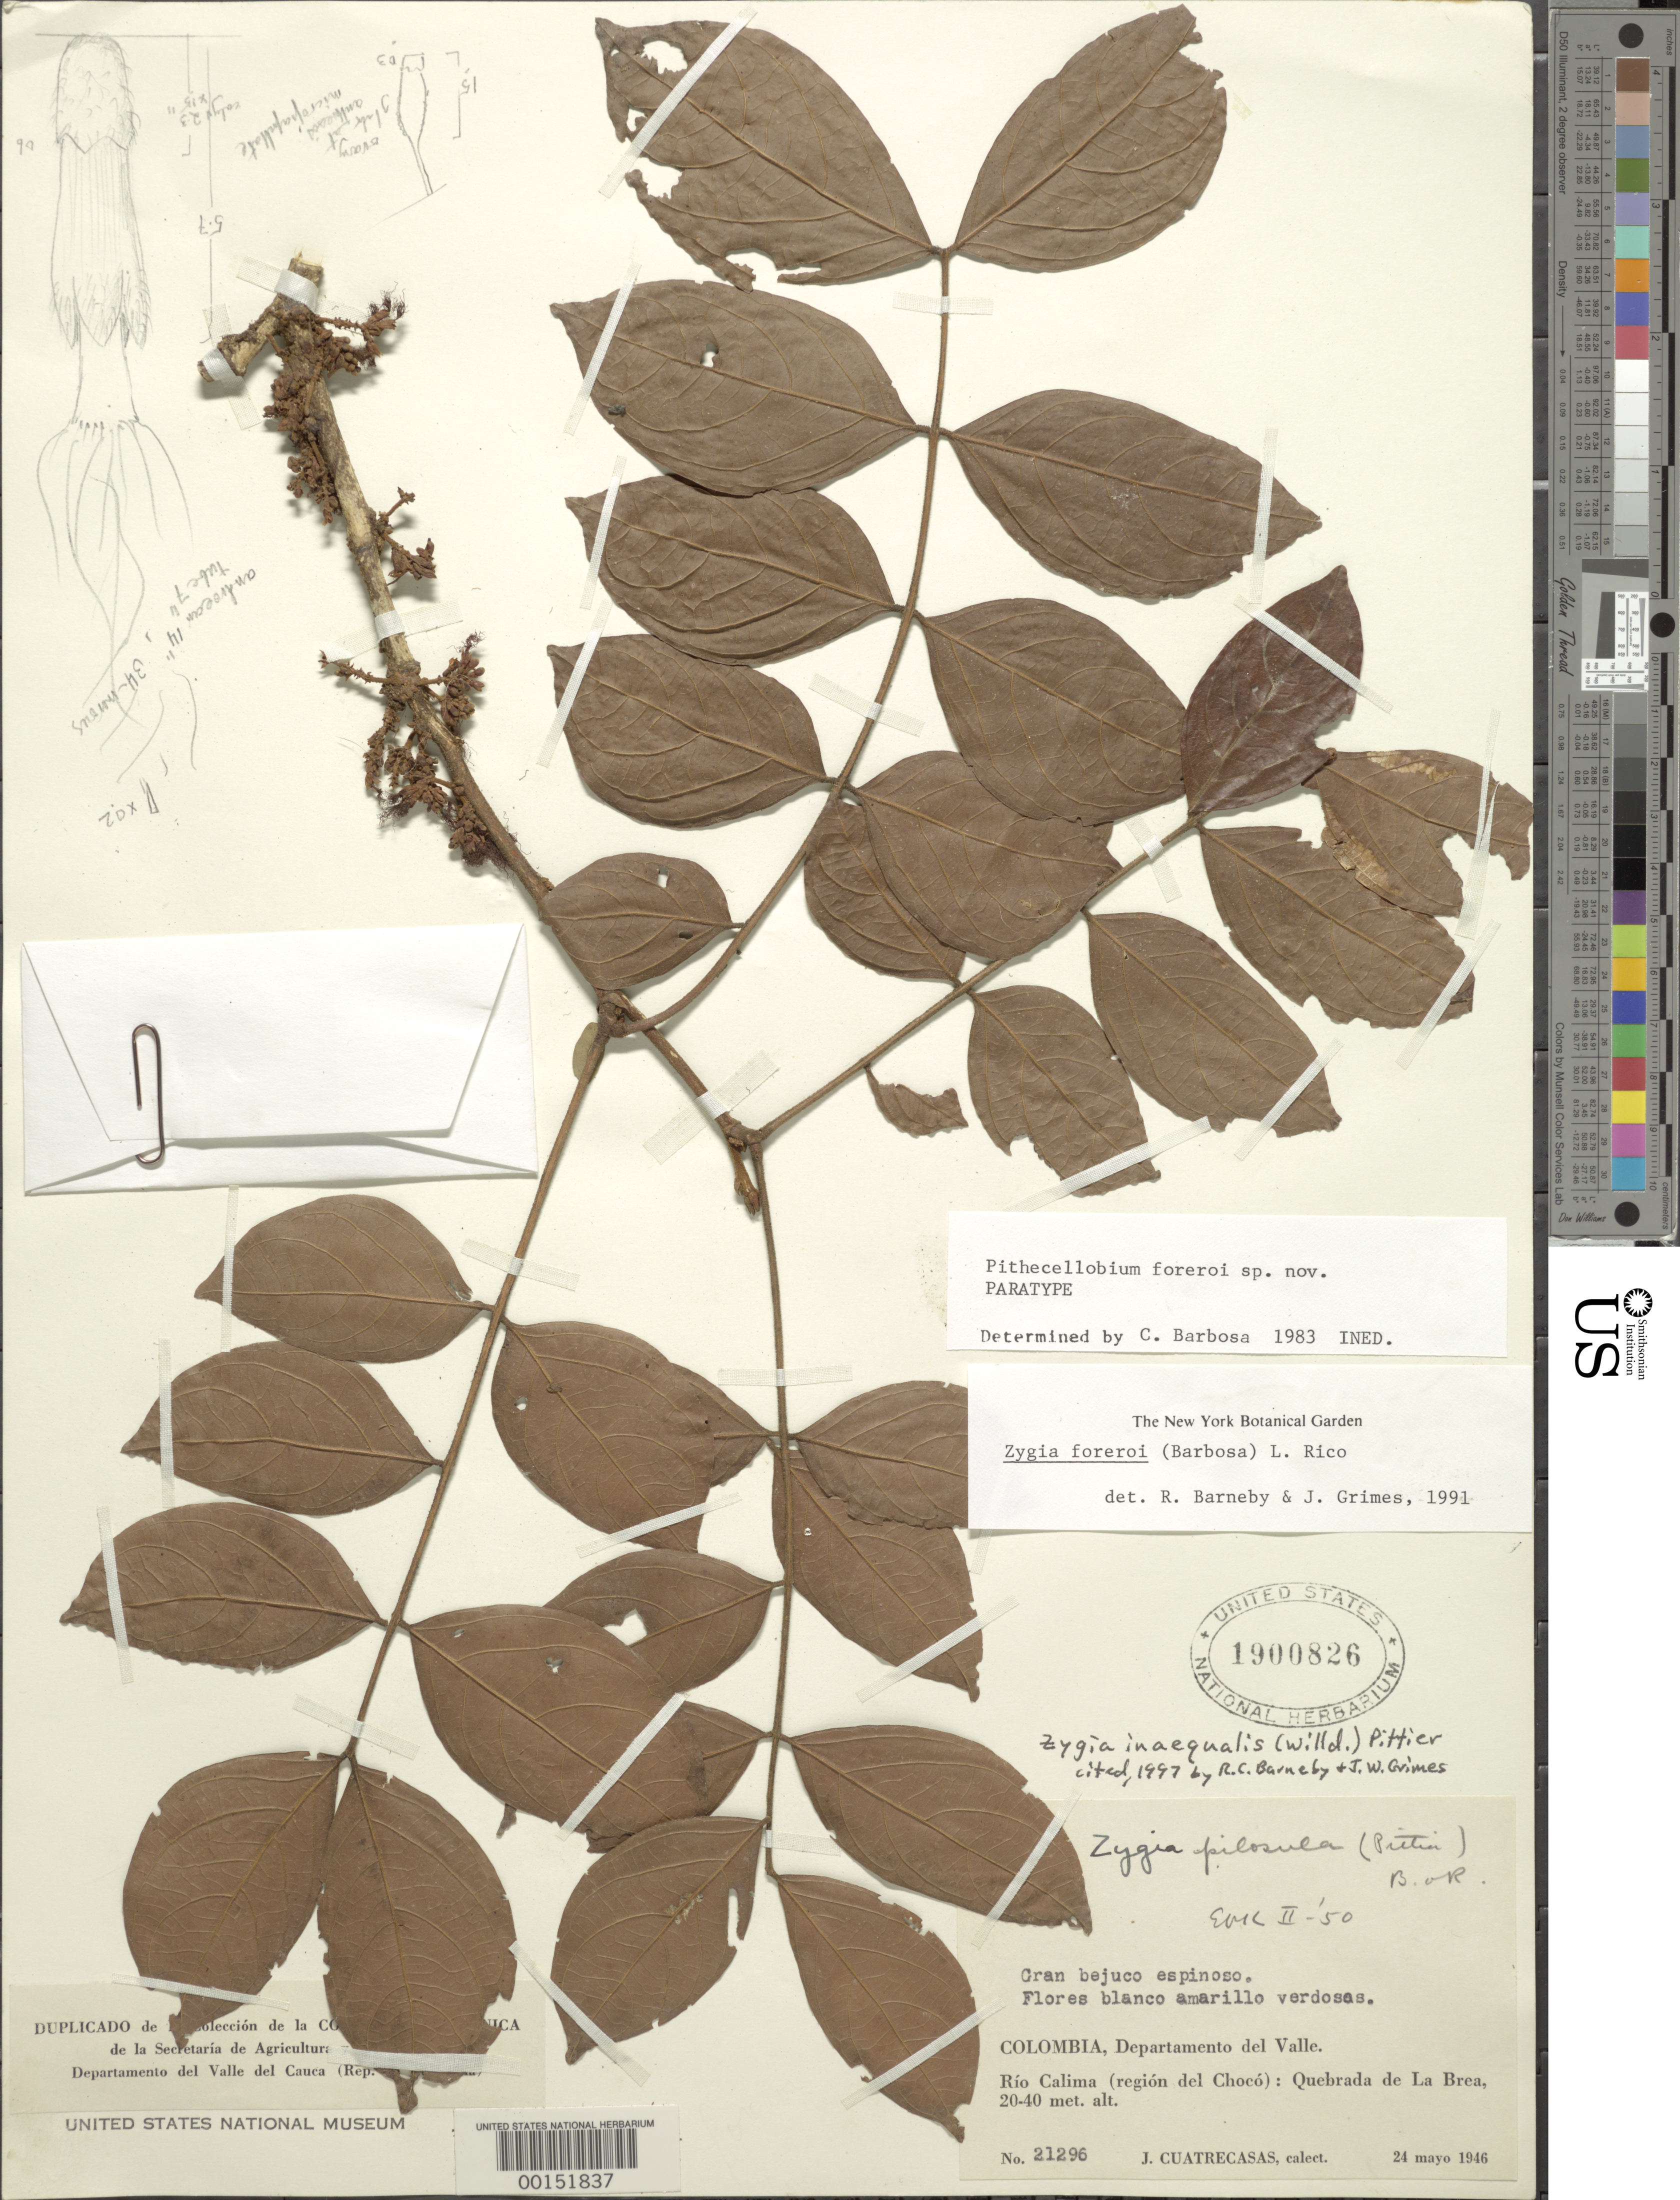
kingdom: Plantae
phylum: Tracheophyta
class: Magnoliopsida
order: Fabales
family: Fabaceae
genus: Zygia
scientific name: Zygia inaequalis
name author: (Humb. & Bonpl. ex Willd.) Pittier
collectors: J. Cuatrecasas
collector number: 21296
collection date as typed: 24 May 1946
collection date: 1946-05-24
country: Colombia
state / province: Valle del Cauca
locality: Rio Calima, Choco region, Quebrada de la brea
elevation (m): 20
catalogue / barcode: US 1900826